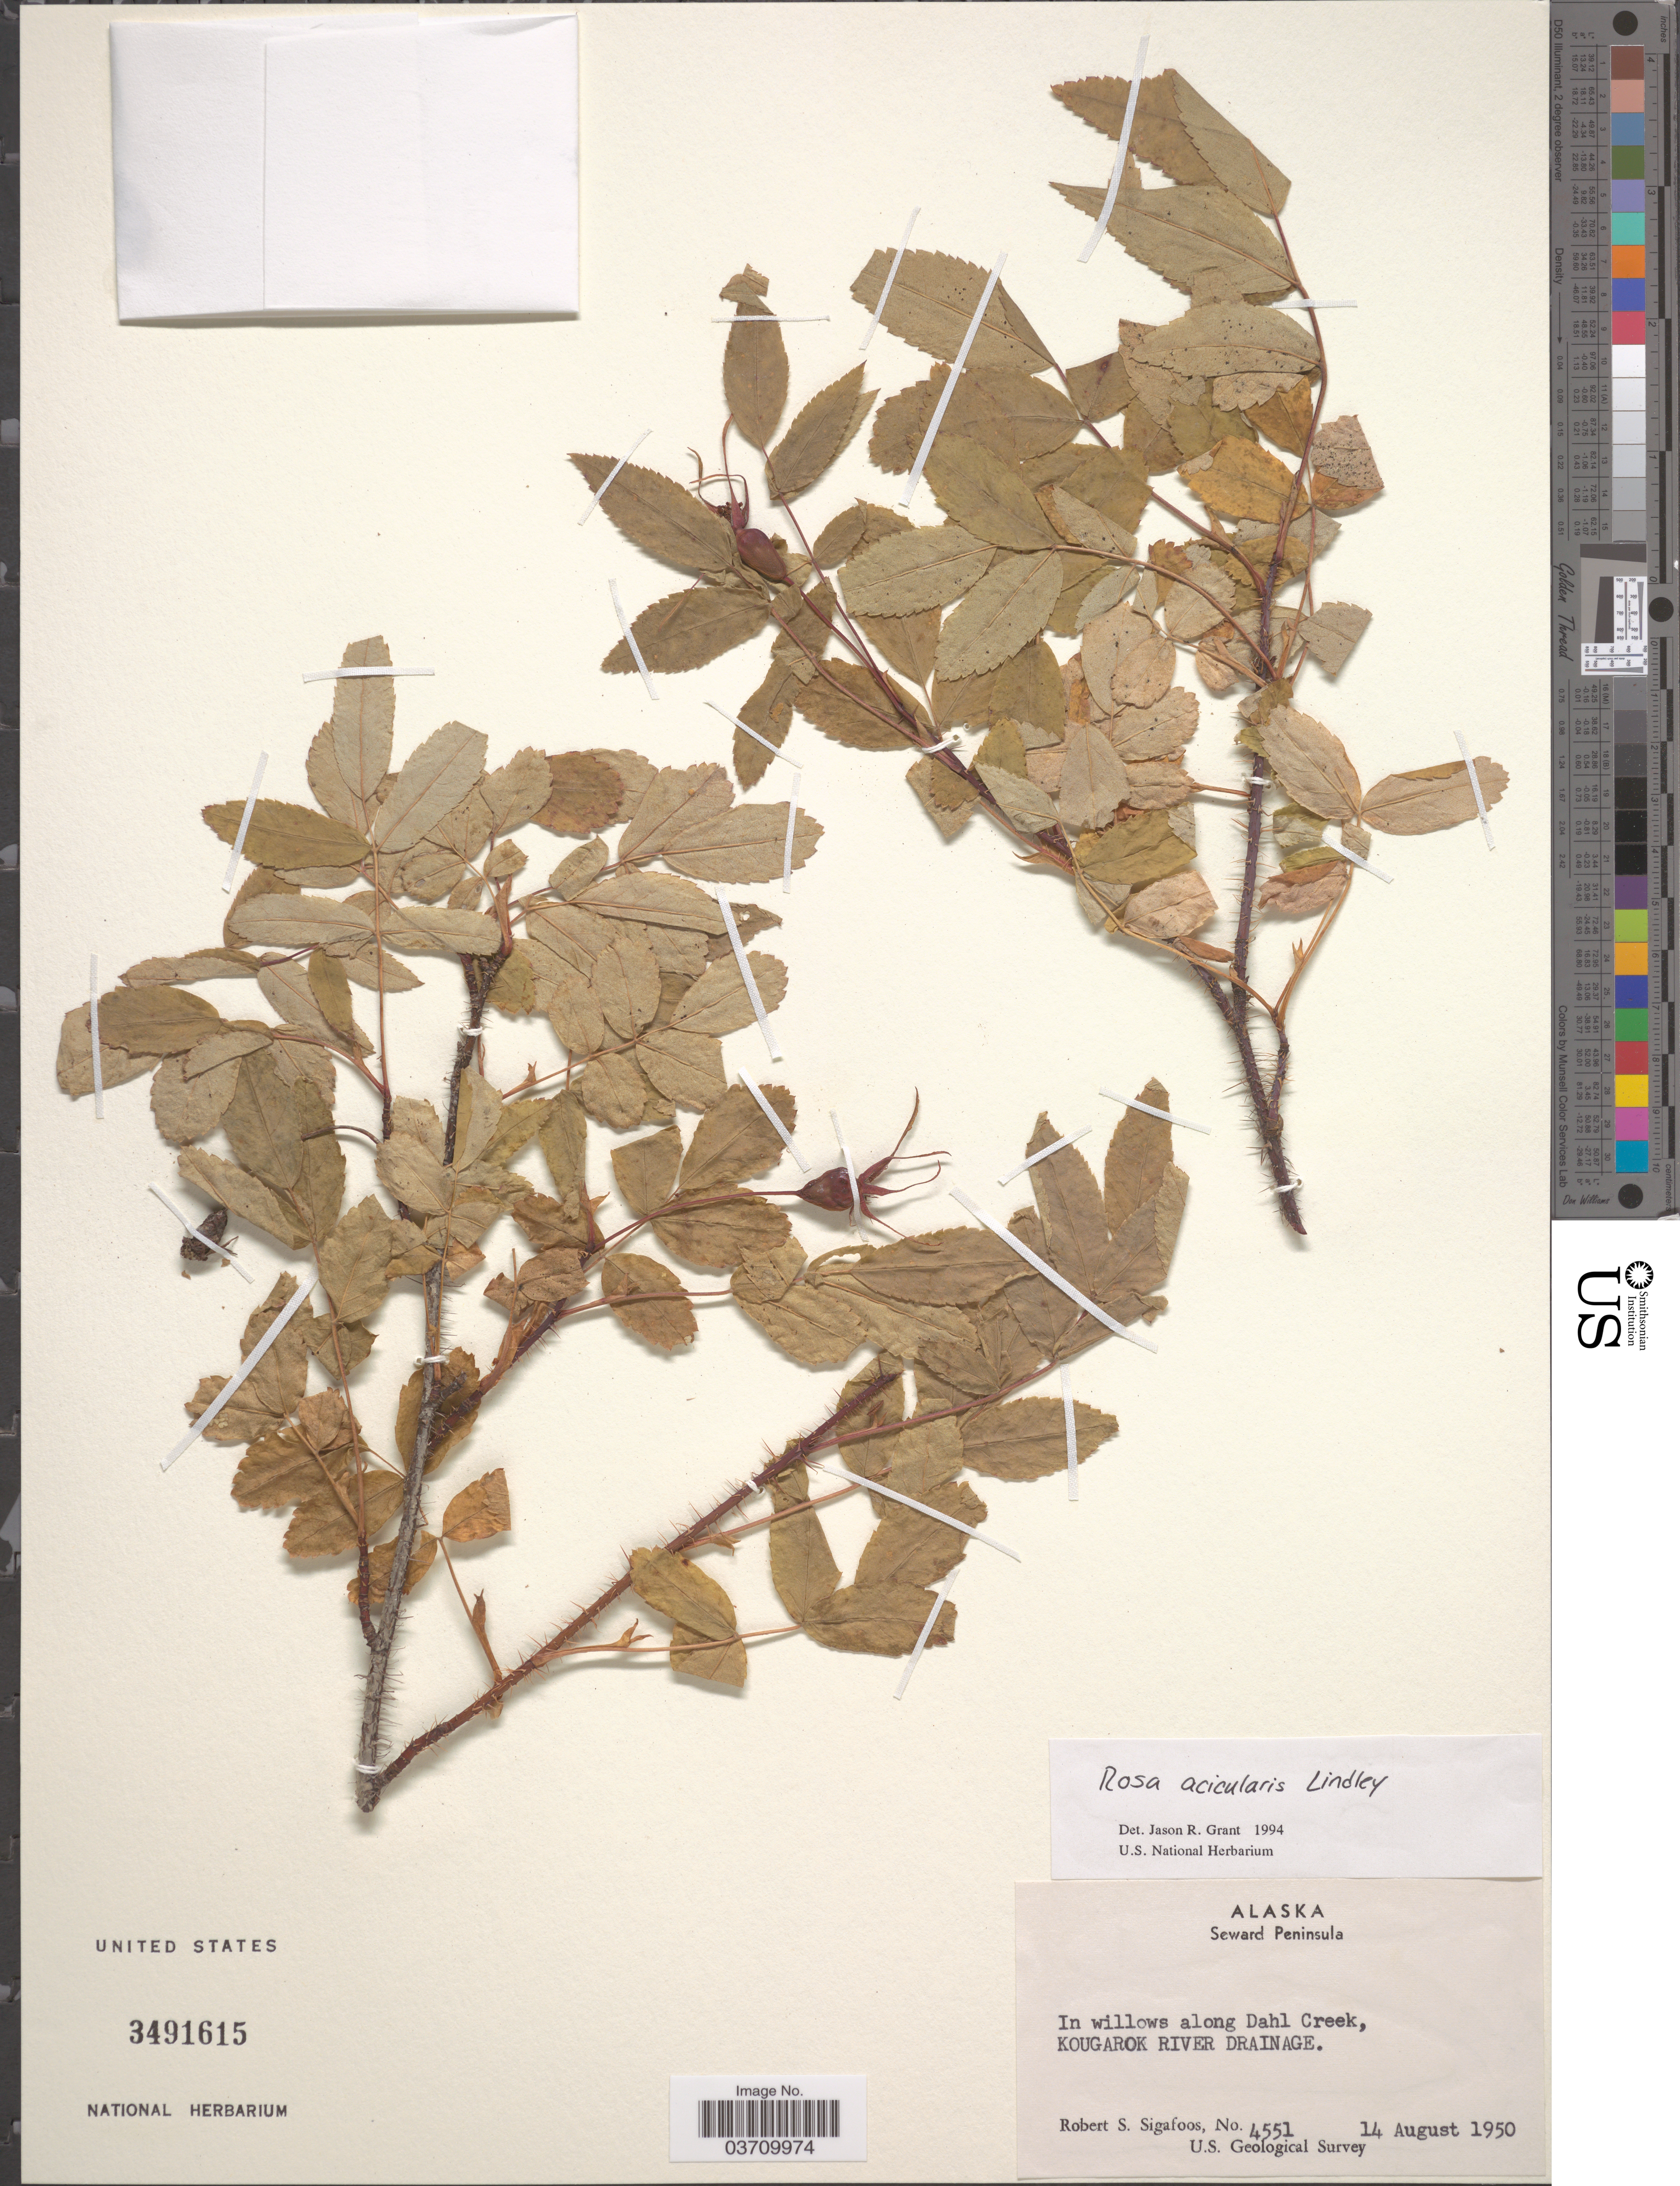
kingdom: Plantae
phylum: Tracheophyta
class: Magnoliopsida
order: Rosales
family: Rosaceae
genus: Rosa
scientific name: Rosa acicularis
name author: Lindl.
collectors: R. Sigafoos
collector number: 4551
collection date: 1950-08-14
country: United States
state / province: Alaska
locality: Seward Peninsula. In willows along Dahl Creek, Kougarok River Drainage.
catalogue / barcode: US 3491615